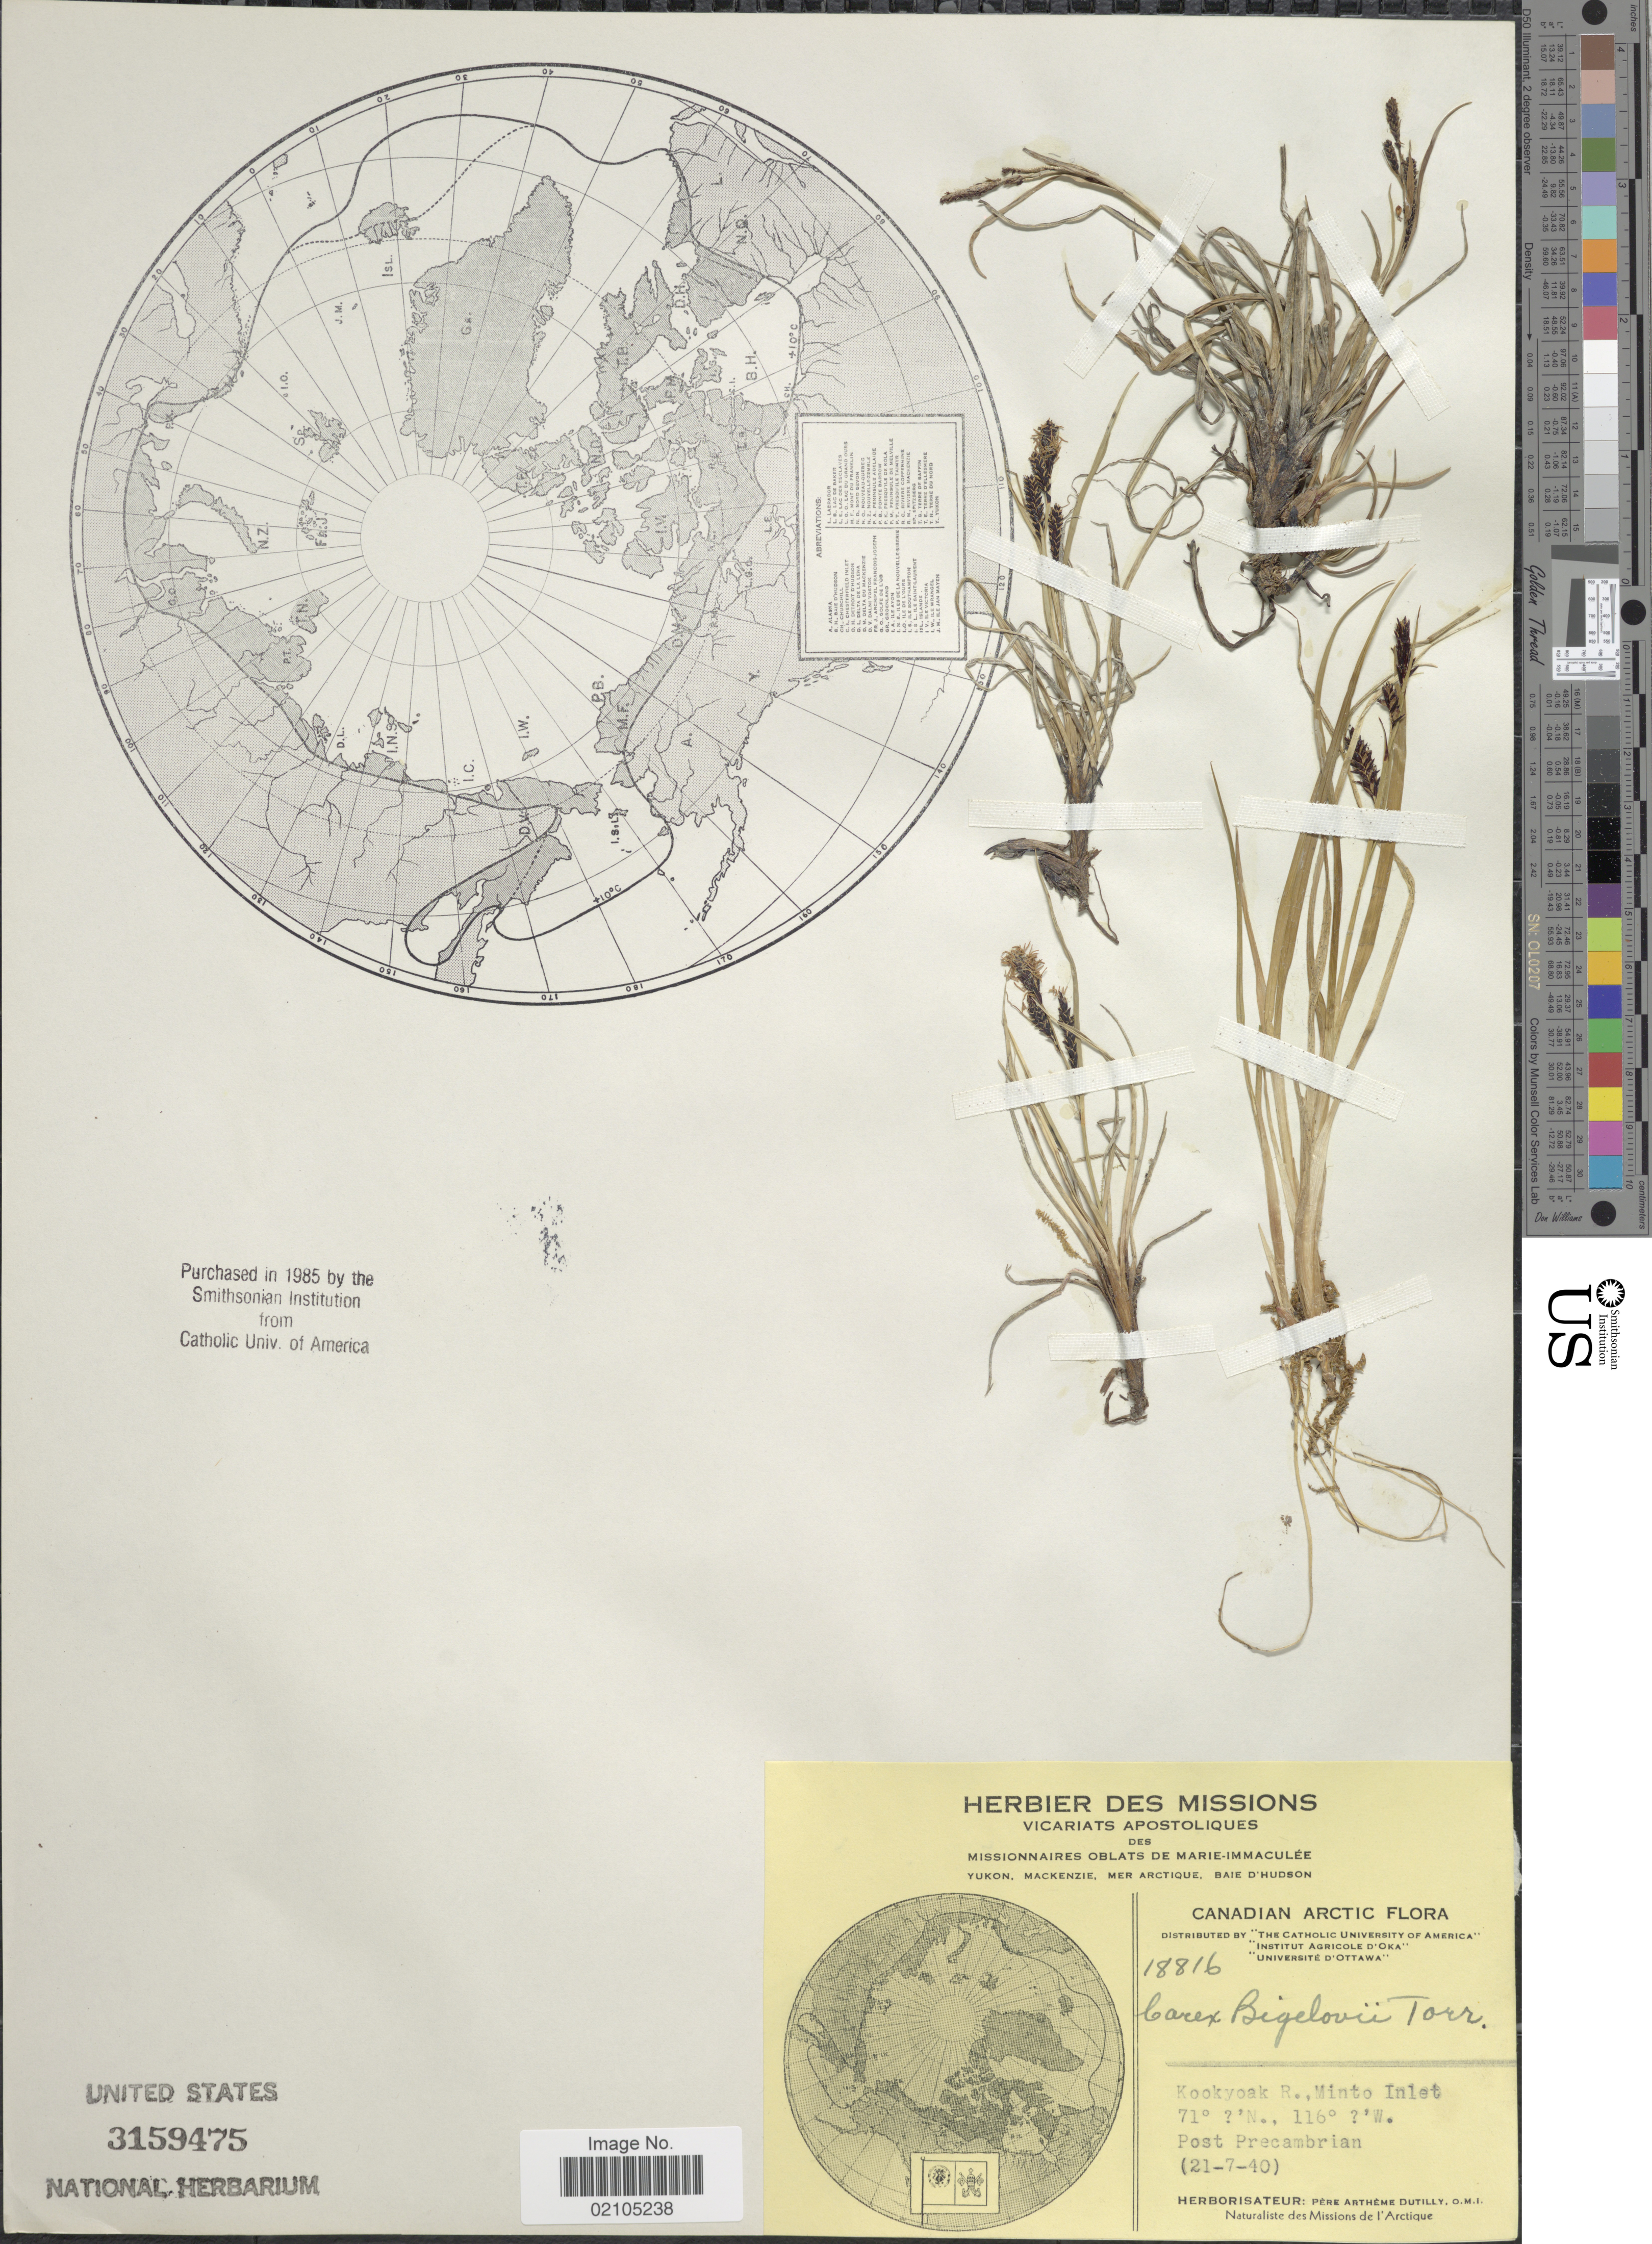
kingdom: Plantae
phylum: Tracheophyta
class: Liliopsida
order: Poales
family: Cyperaceae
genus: Carex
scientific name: Carex bigelowii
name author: Torr. ex Schwein.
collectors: A. Dutilly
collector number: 18816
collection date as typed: Transcribed d/m/y: 21/7/40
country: Canada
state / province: Northwest Territories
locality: Canada Arctic, Kookyoak R., Minto Inlet. Post Precambrian.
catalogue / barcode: US 3159475